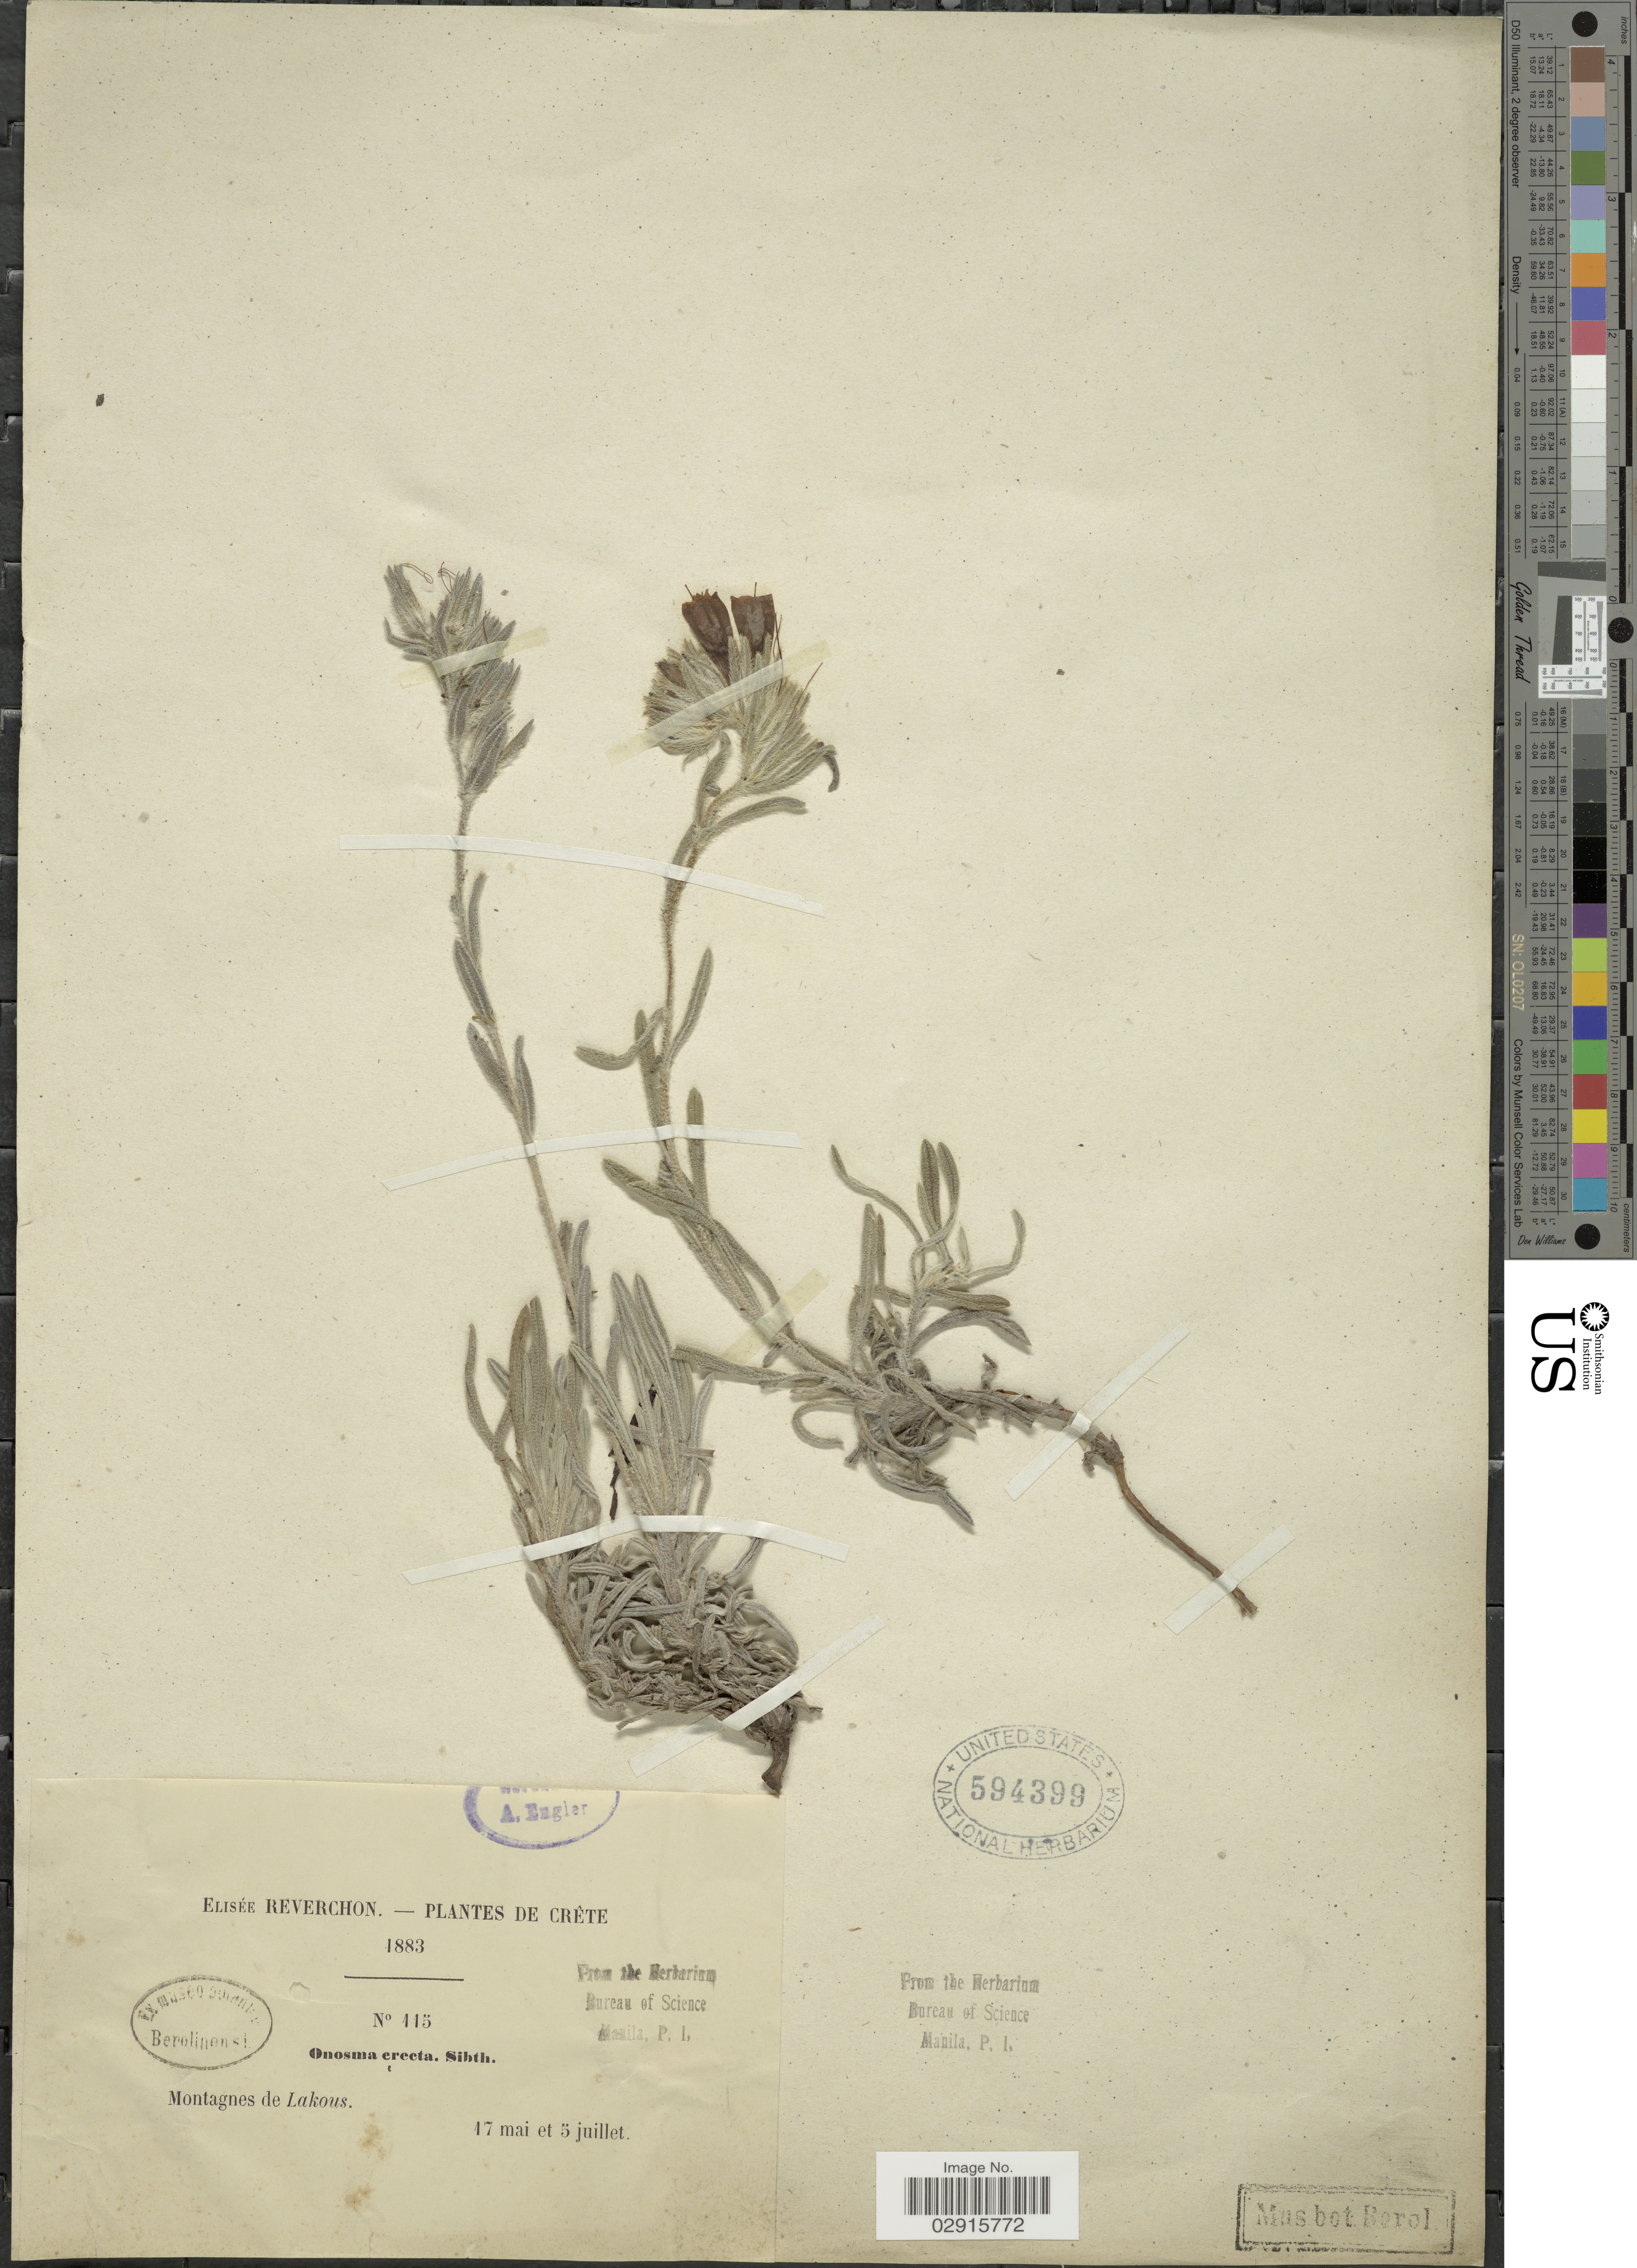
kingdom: Plantae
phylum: Tracheophyta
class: Magnoliopsida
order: Boraginales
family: Boraginaceae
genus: Onosma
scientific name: Onosma erecta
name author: Sm.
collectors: E. Reverchon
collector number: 115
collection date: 1883-05-17/1883-07-05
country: Greece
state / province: Crete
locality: Crête. Montagnes de Lakous.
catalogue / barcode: US 594399